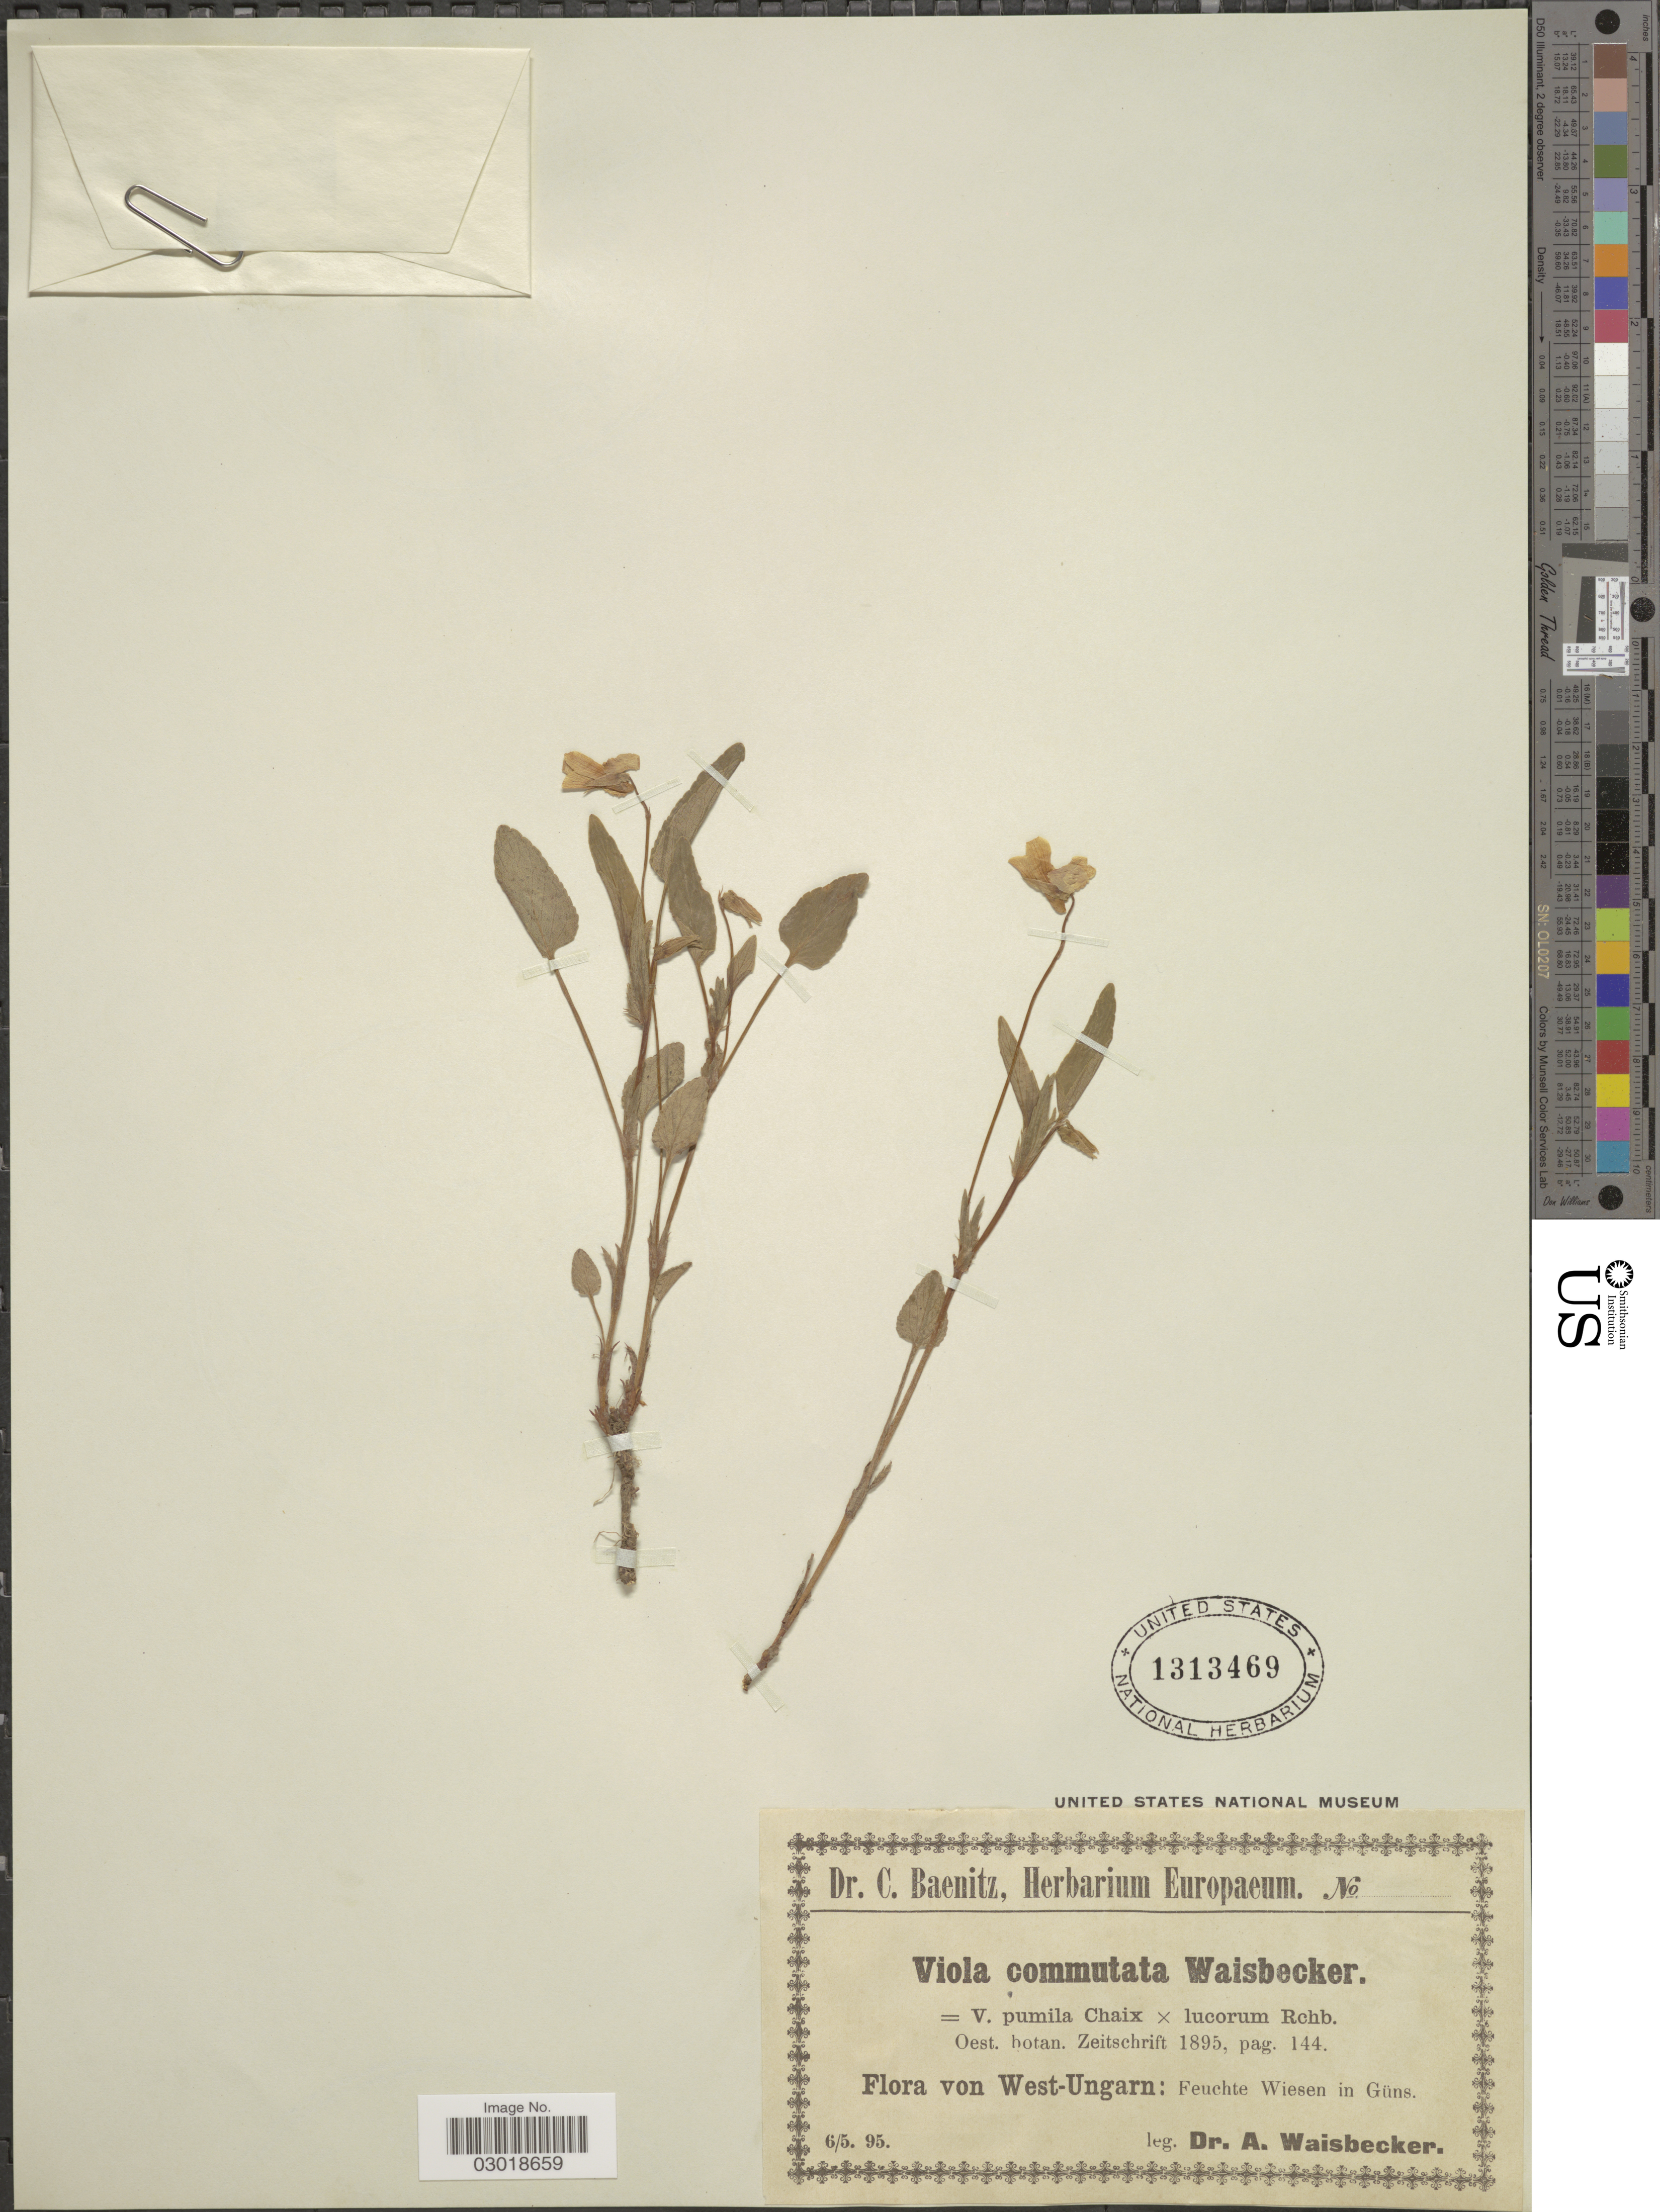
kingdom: Plantae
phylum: Tracheophyta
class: Magnoliopsida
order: Malpighiales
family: Violaceae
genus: Viola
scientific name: Viola commutata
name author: Waisb.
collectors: A. Waisbecker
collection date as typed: Transcribed d/m/y: 6/5/95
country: Hungary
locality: West-Urganr: Feuchte Wiesen in Güns.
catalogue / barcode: US 1313469